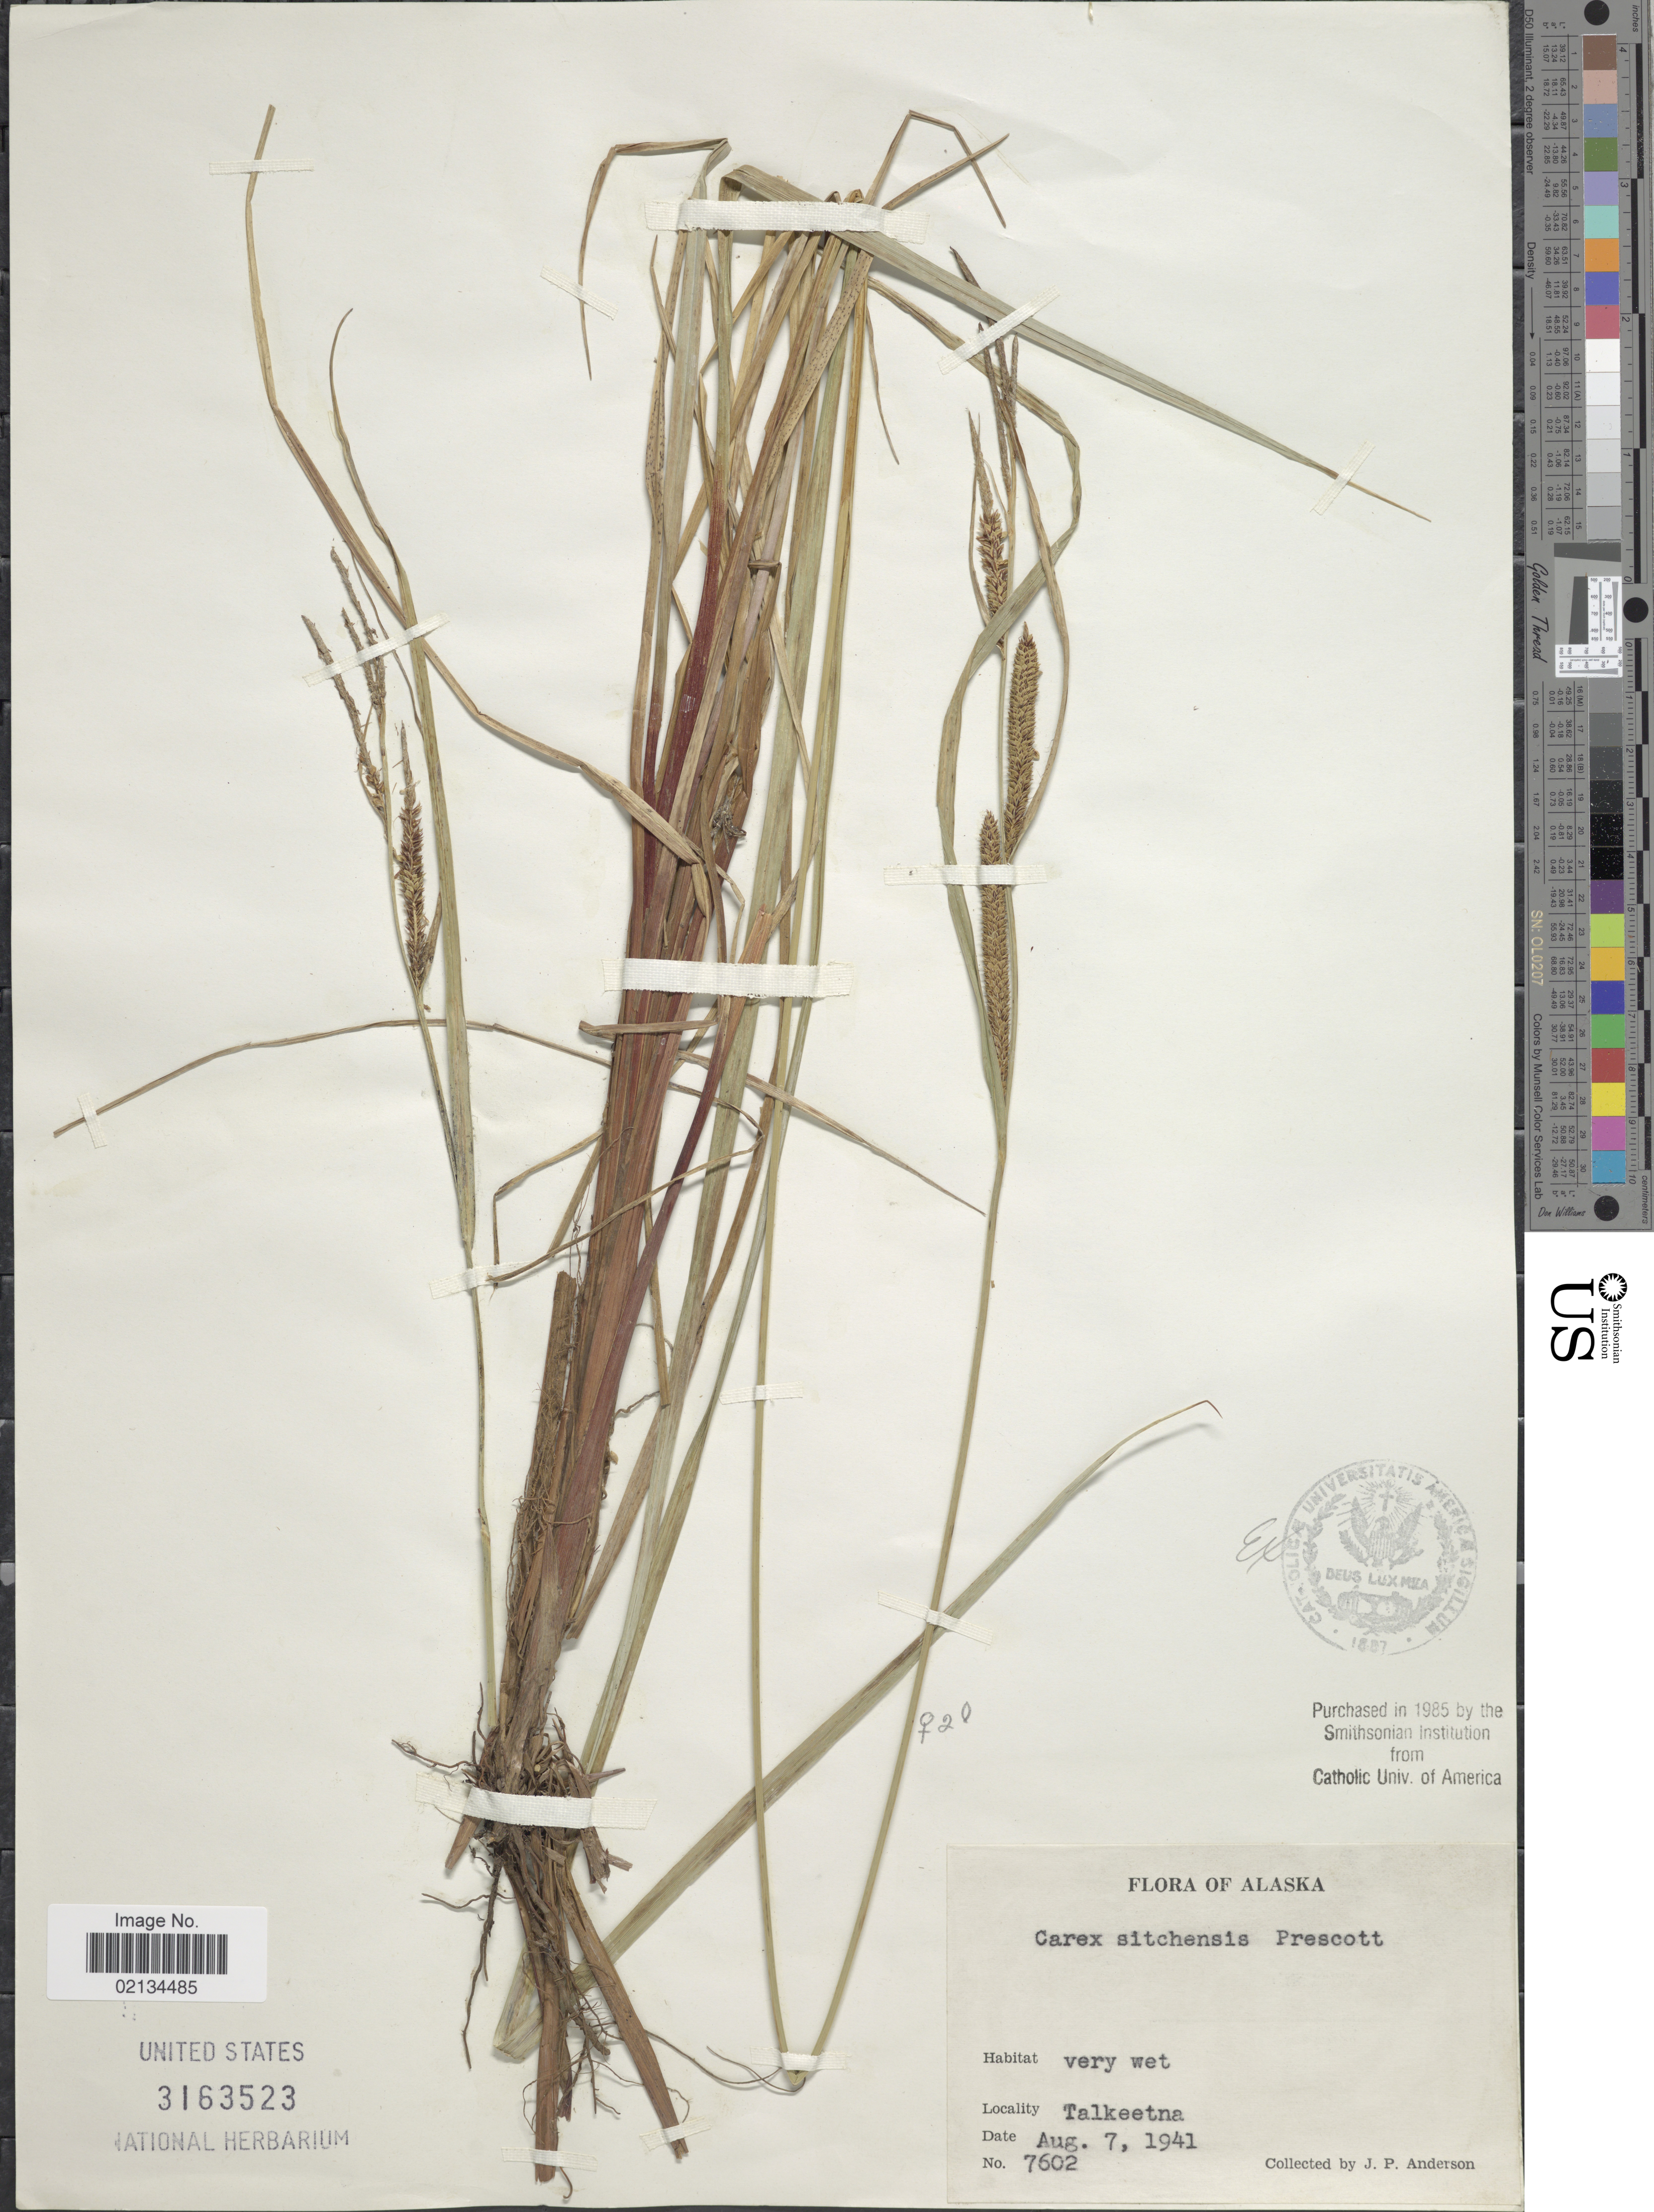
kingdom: Plantae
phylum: Tracheophyta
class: Liliopsida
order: Poales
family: Cyperaceae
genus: Carex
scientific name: Carex aquatilis var. dives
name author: (Holm) Kük.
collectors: J. P. Anderson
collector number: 7602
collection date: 1941-08-07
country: United States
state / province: Alaska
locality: Very wet, Talkeetna.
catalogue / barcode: US 3163523